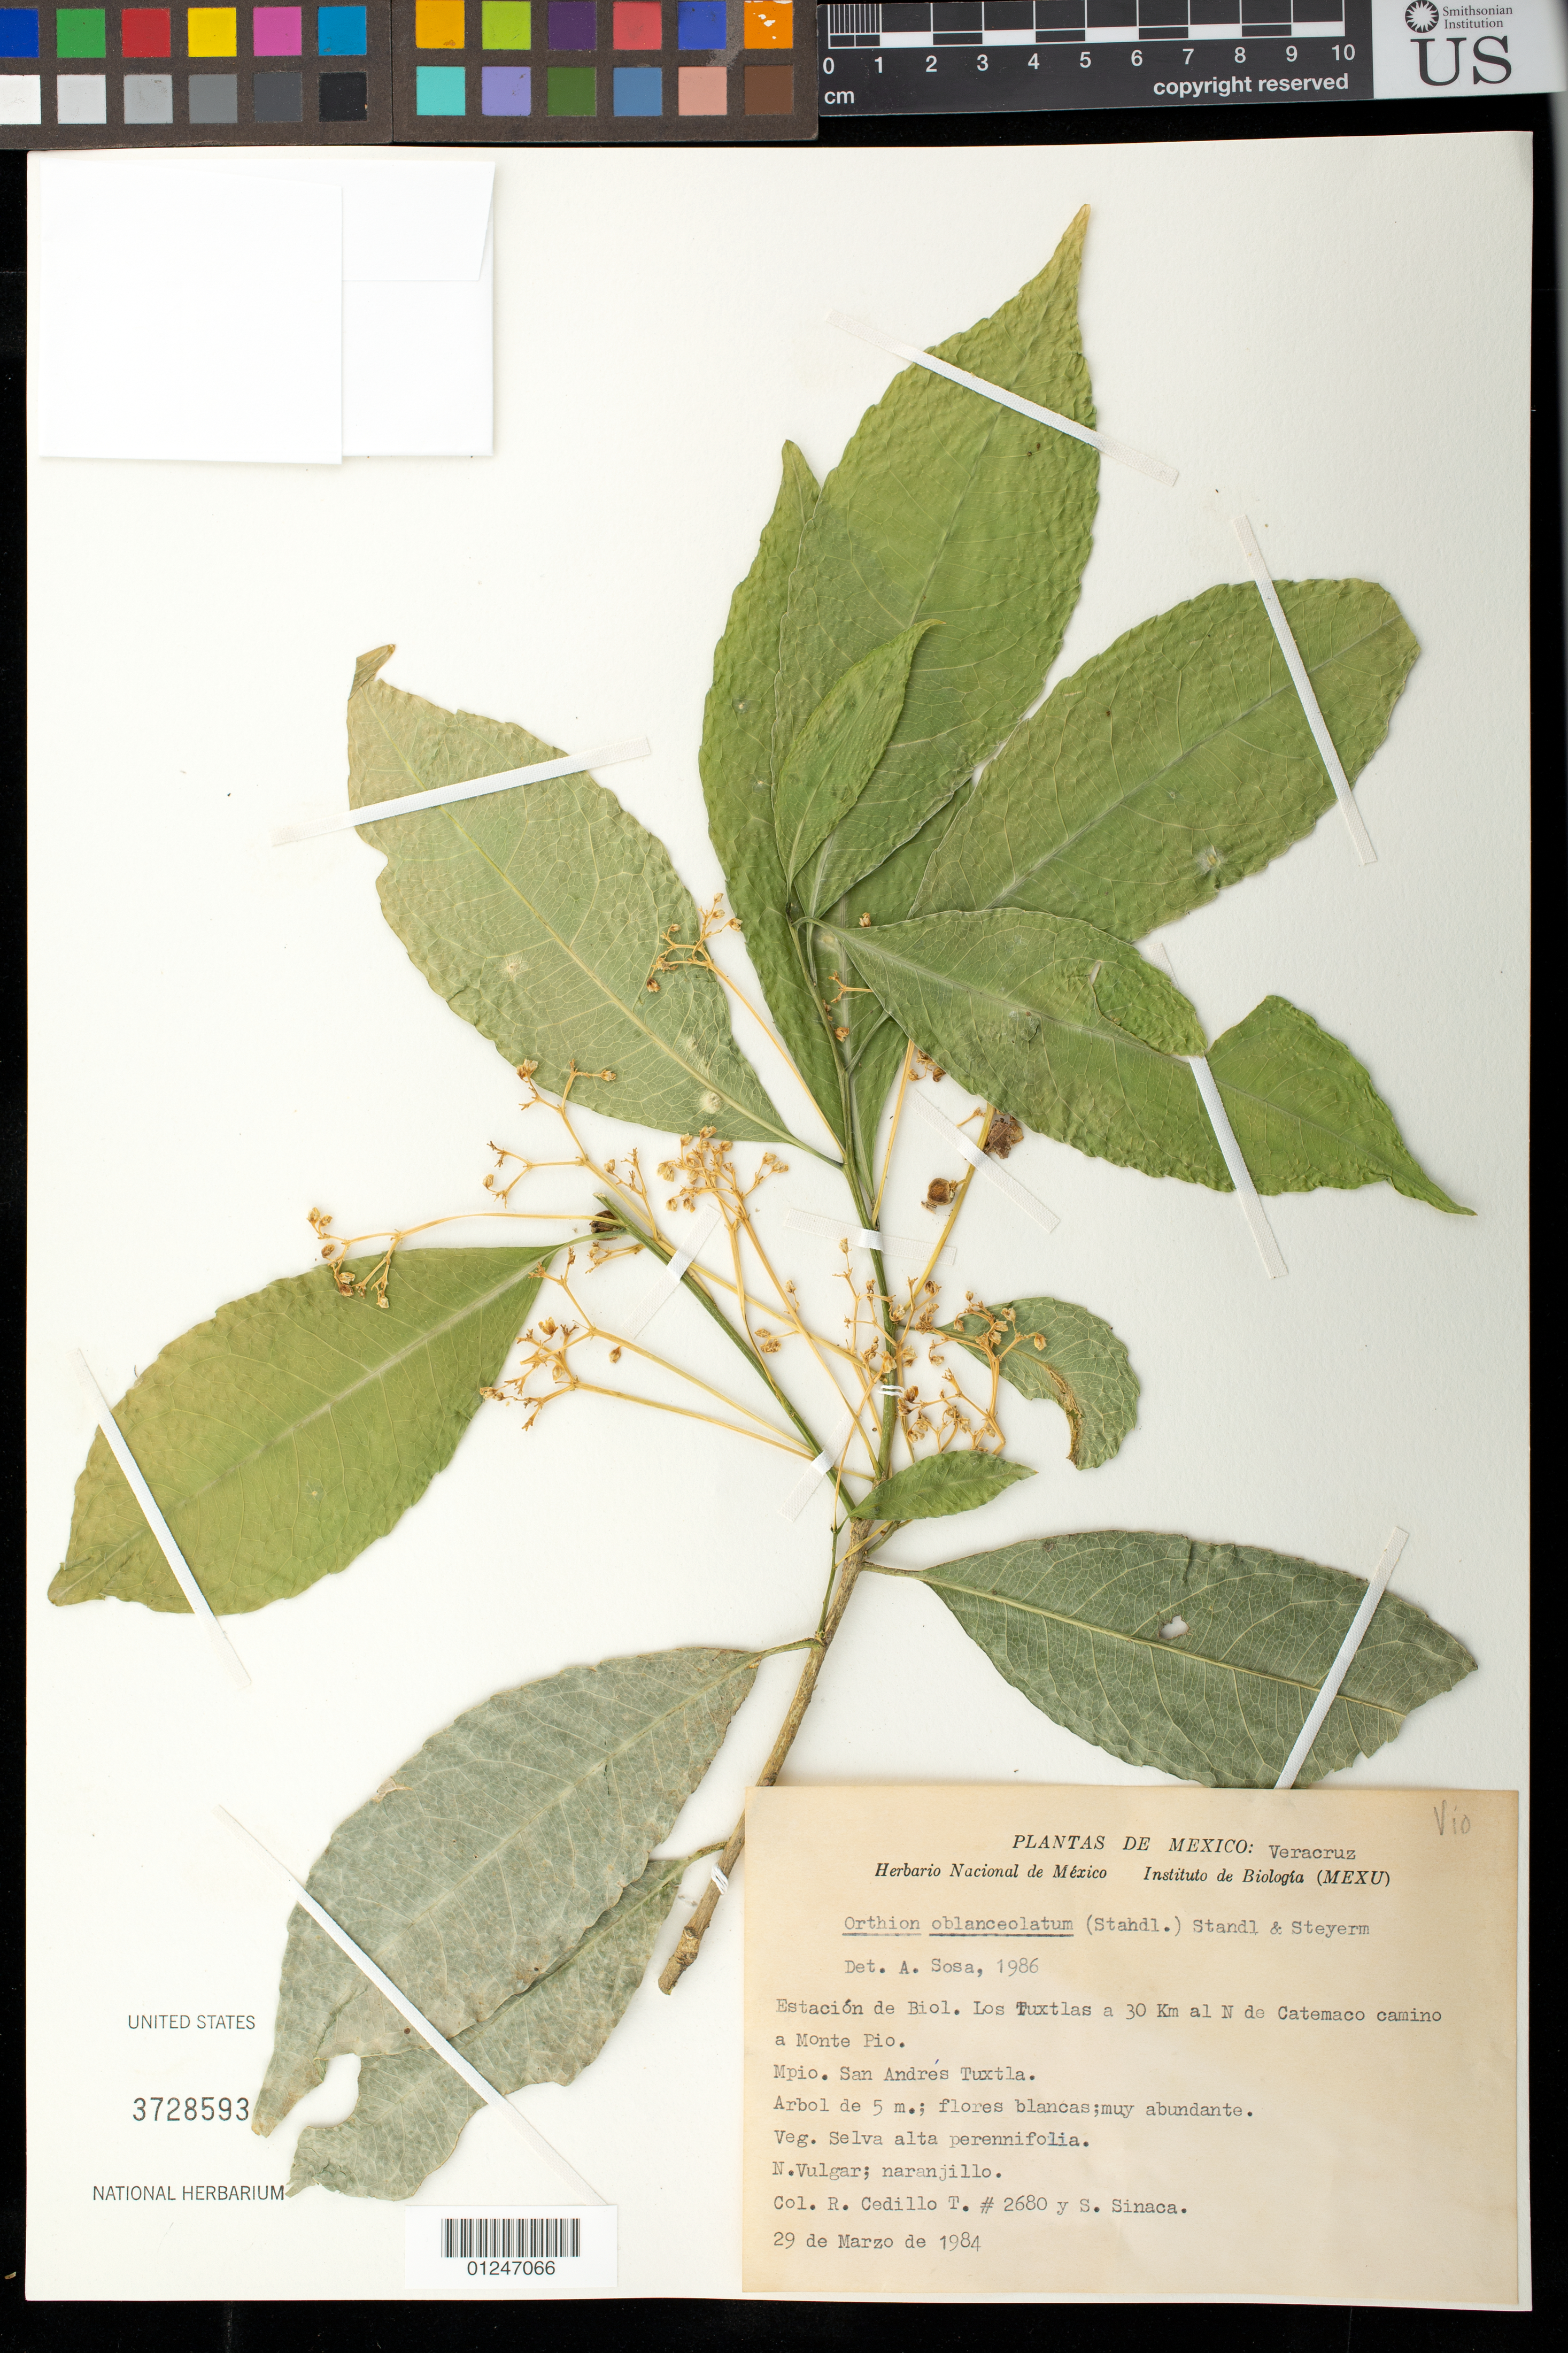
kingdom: Plantae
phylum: Tracheophyta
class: Magnoliopsida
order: Malpighiales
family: Violaceae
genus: Orthion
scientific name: Orthion oblanceolatum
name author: Lundell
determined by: Sosa, A.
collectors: R. Cedillo T. & S. Sinaca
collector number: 2680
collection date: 1984-03-29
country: Mexico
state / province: Veracruz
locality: Estacion de Biol. Los Tuxtlas a 30 km al N de Catemaco camino a Monte Pio. Mpio San Andres Tuxtla.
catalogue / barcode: US 3728593